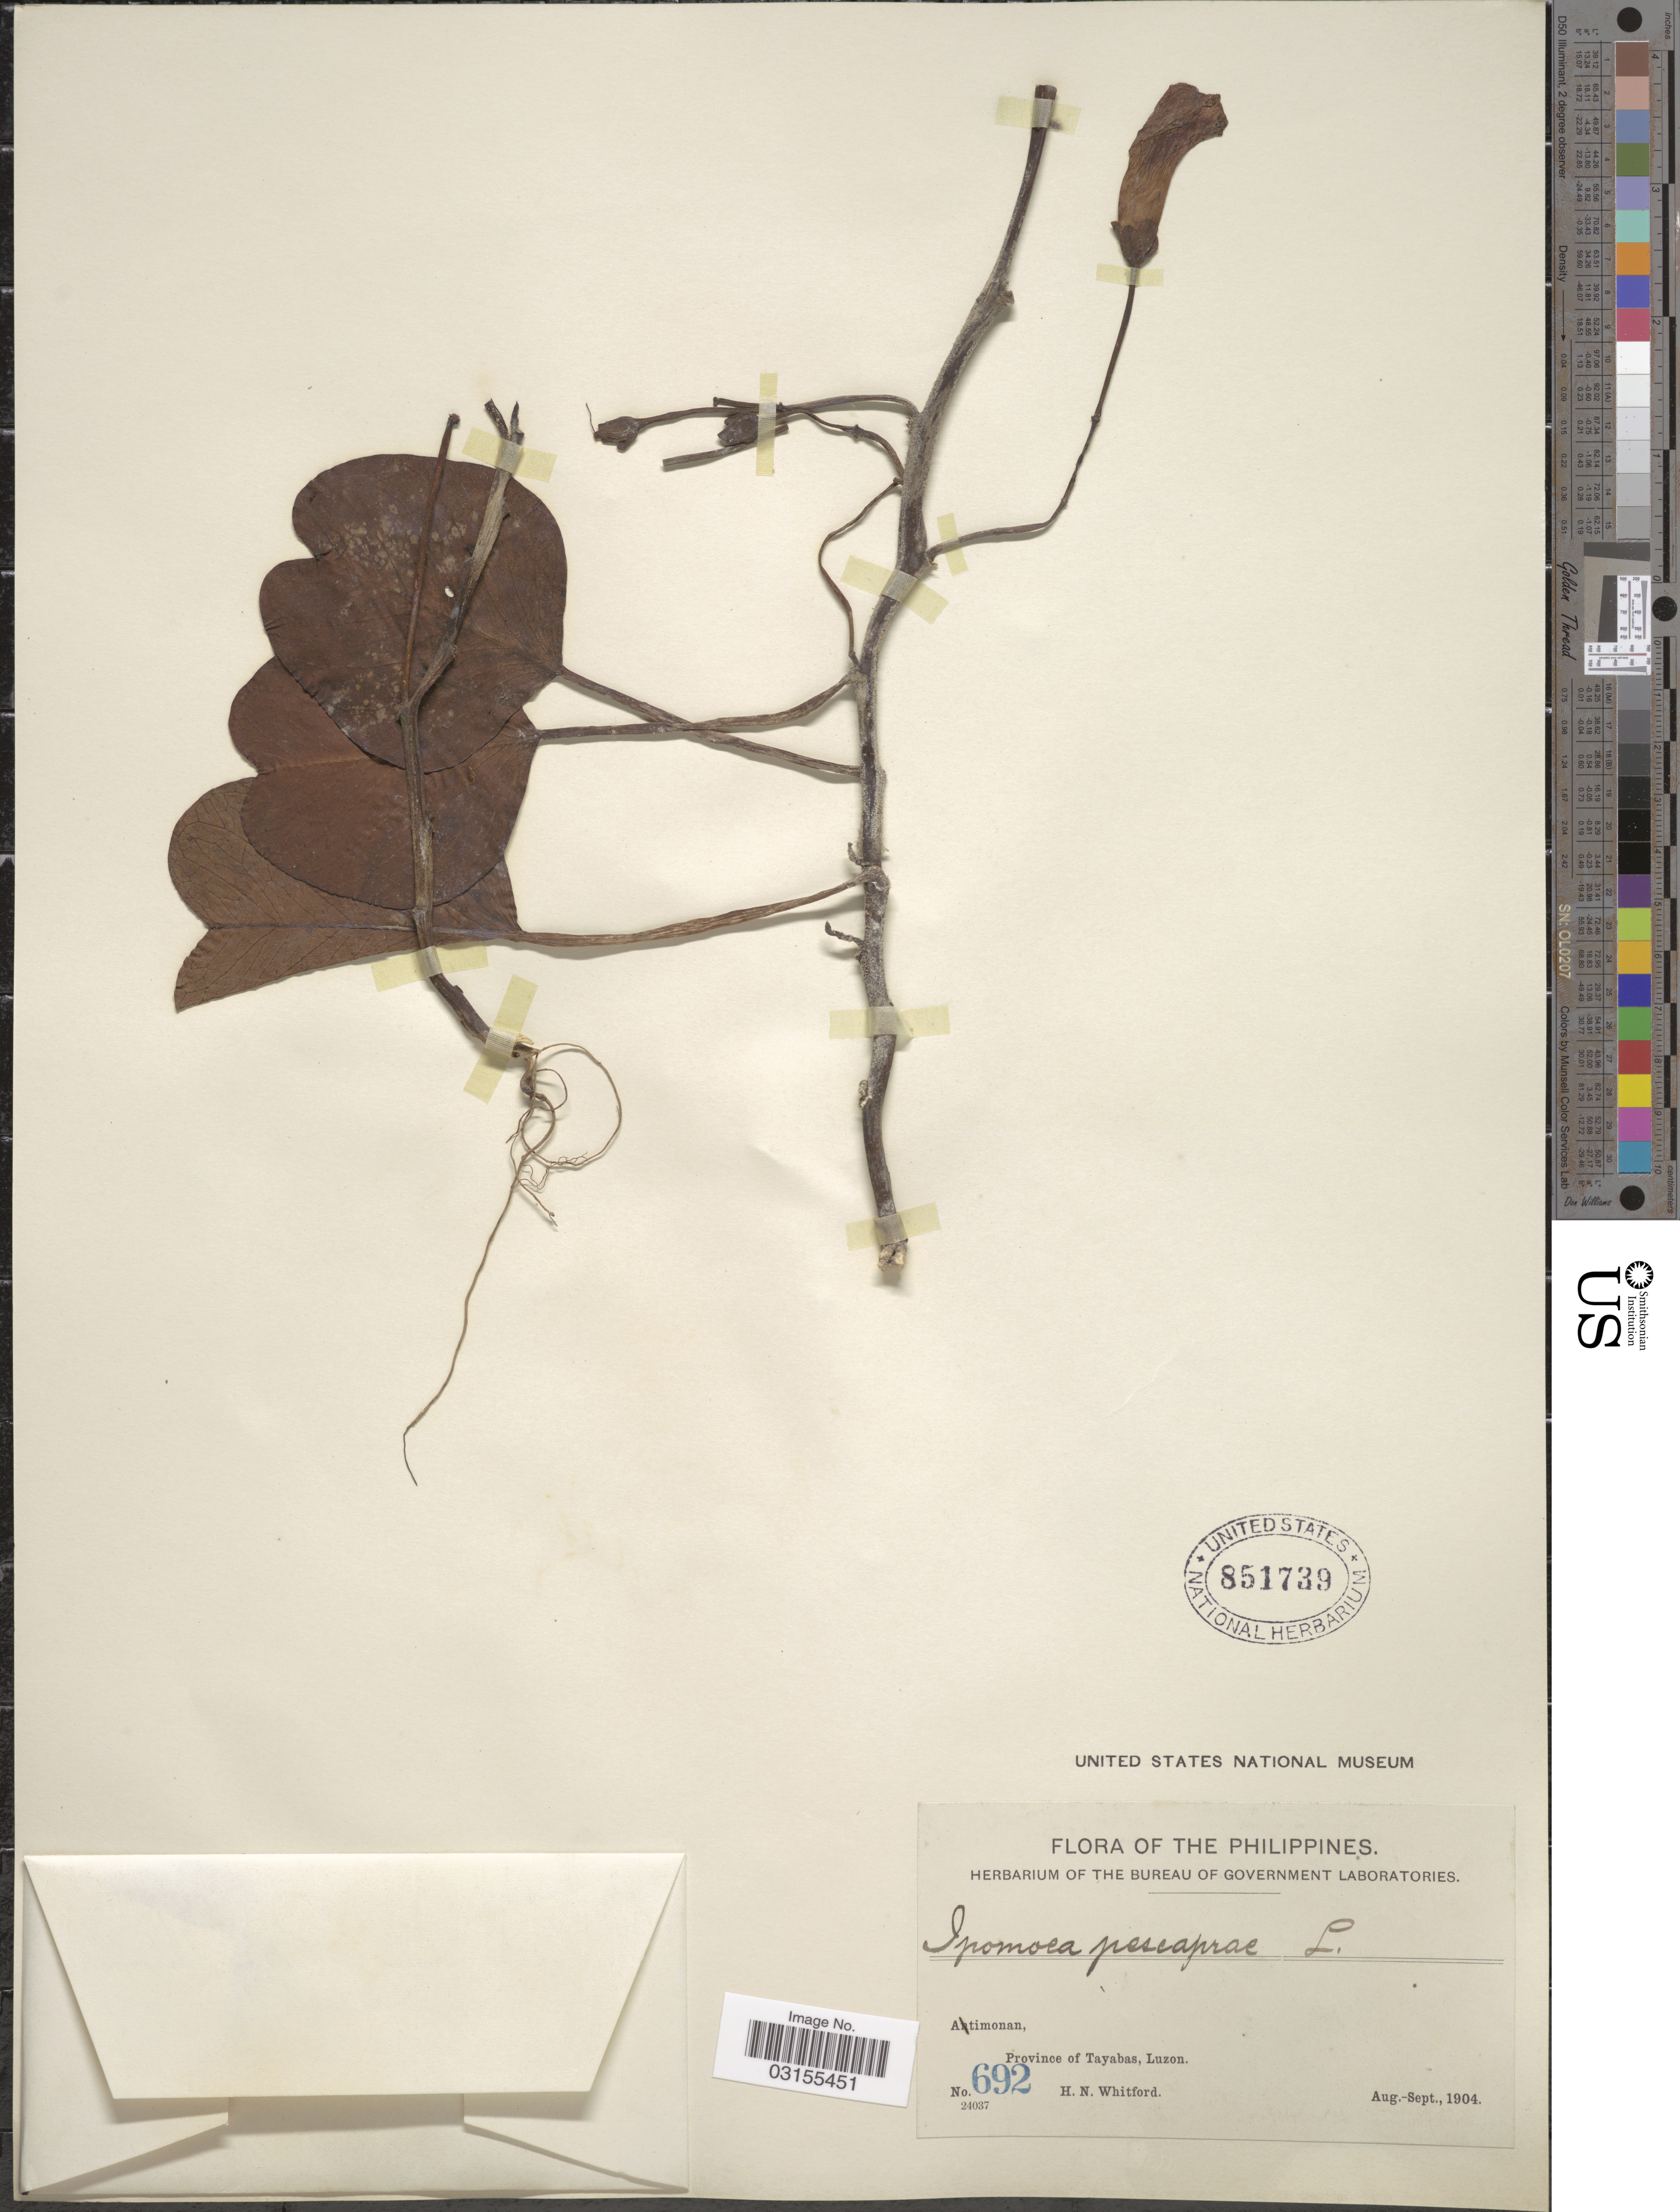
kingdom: Plantae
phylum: Tracheophyta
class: Magnoliopsida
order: Solanales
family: Convolvulaceae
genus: Ipomoea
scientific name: Ipomoea pes-caprae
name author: (L.) R. Br.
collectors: H. N. Whitford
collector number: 692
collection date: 1904-08/1904-09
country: Philippines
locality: Atimonan, Province of Tayabas, Luzon.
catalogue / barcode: US 851739